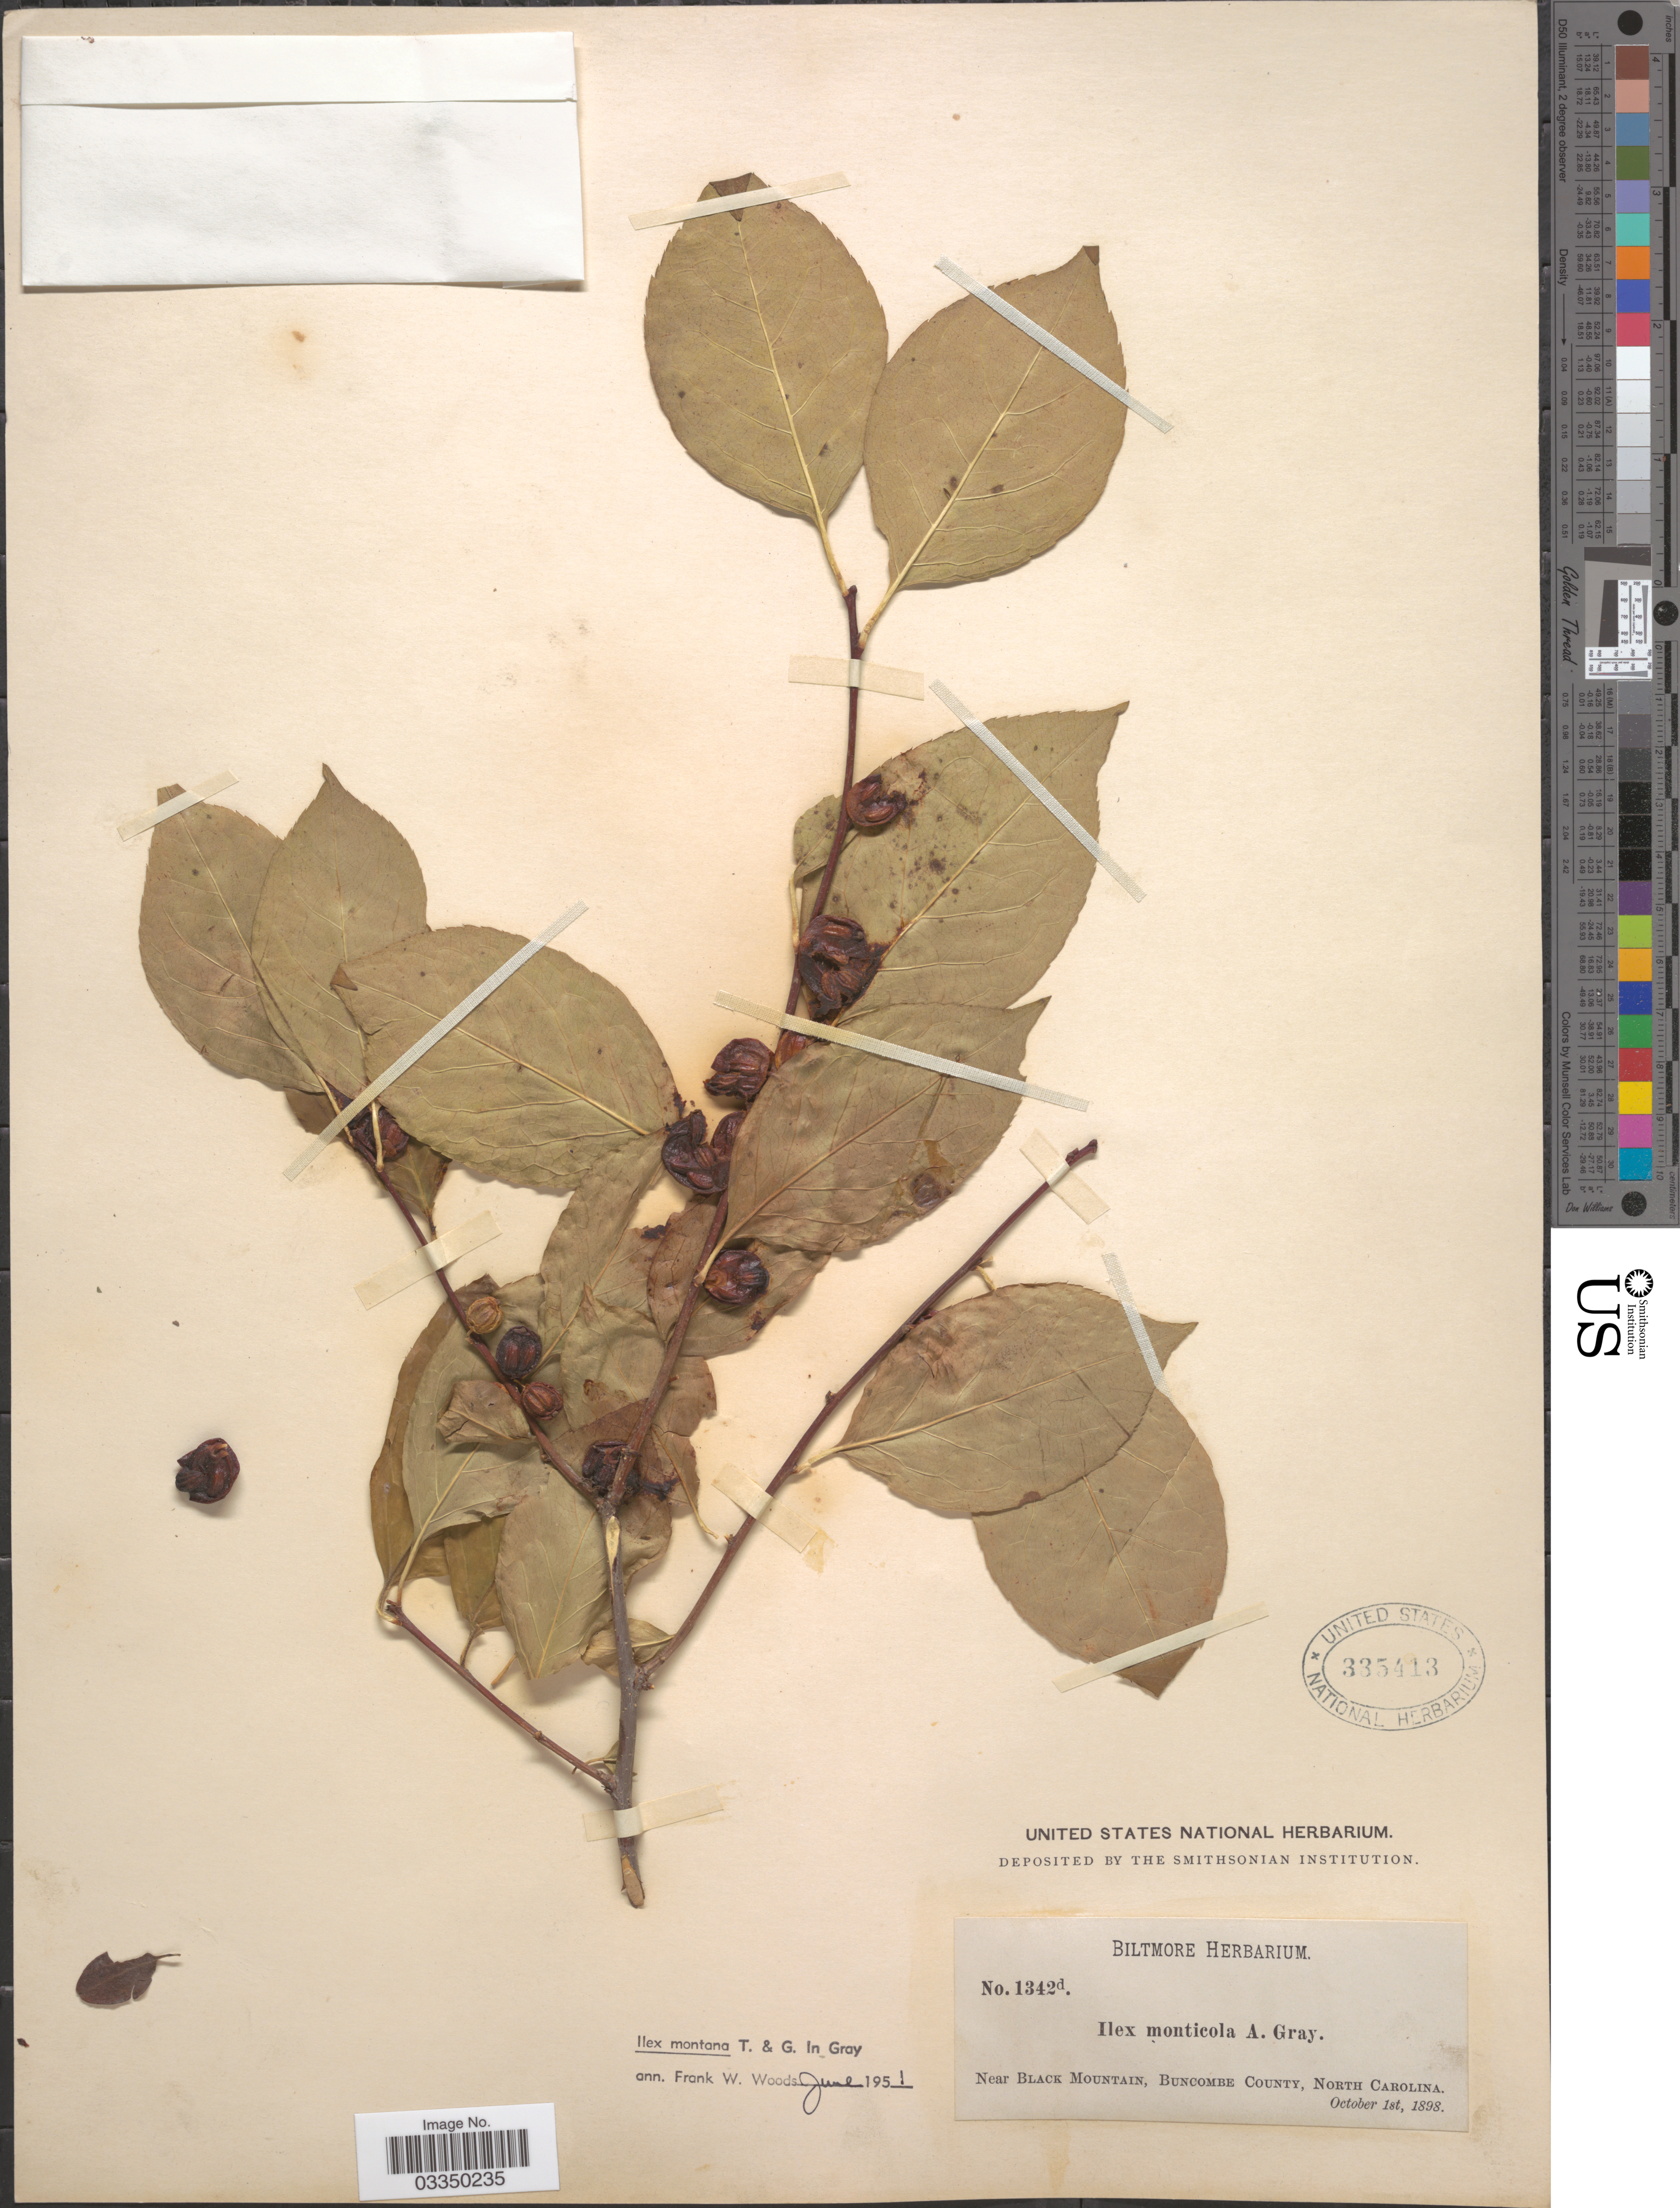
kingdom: Plantae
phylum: Tracheophyta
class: Magnoliopsida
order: Aquifoliales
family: Aquifoliaceae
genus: Ilex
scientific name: Ilex montana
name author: Torr. & A. Gray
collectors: ex herb. Biltmore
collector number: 1342d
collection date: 1898-10-01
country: United States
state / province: North Carolina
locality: Near Black Mountain, Buncombe County.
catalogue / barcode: US 335413